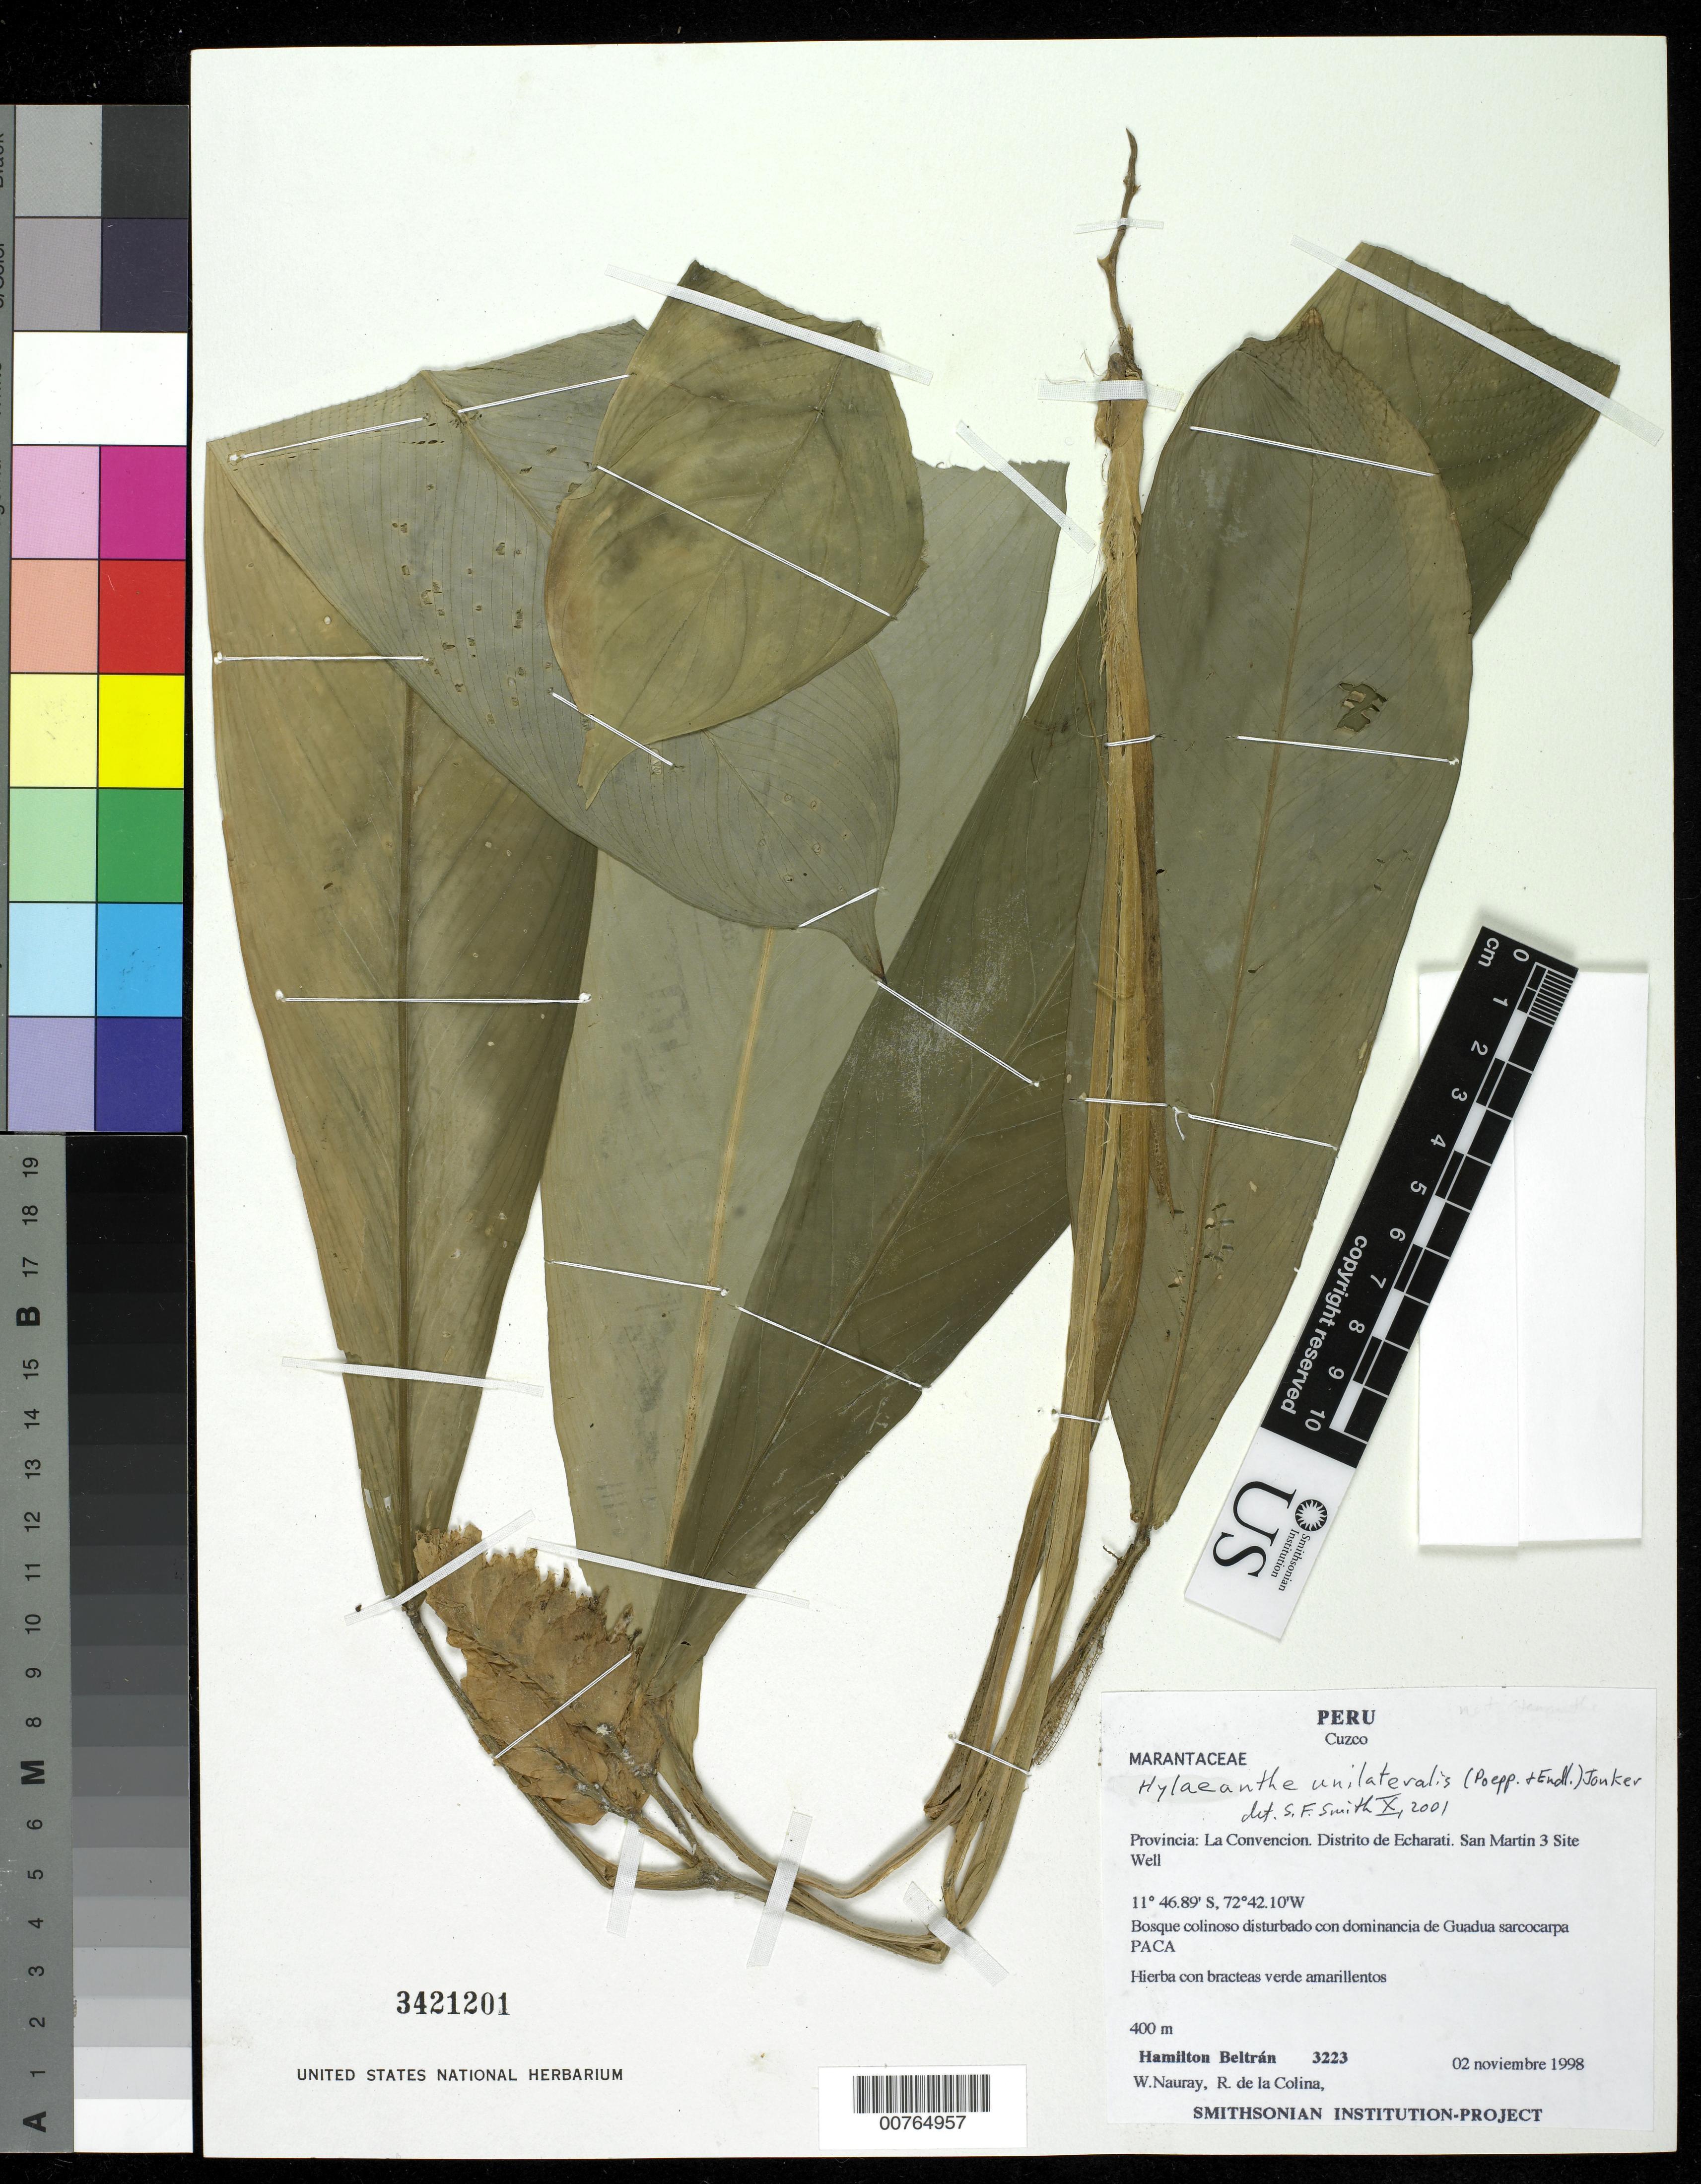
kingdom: Plantae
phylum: Tracheophyta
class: Liliopsida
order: Zingiberales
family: Marantaceae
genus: Hylaeanthe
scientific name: Hylaeanthe unilateralis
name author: (Poepp. & Endl.) Jonker & A.M.E. Jonker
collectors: H. Beltran, W. Nauray & R. de la Colina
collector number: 3223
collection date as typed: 02 Nov 1998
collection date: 1998-11-02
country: Peru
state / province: Cusco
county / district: La Convención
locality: Dist. Echarati: San Martin-3 Well Site. (Convención Prov. = La Convención Prov.)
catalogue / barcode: US 3421201